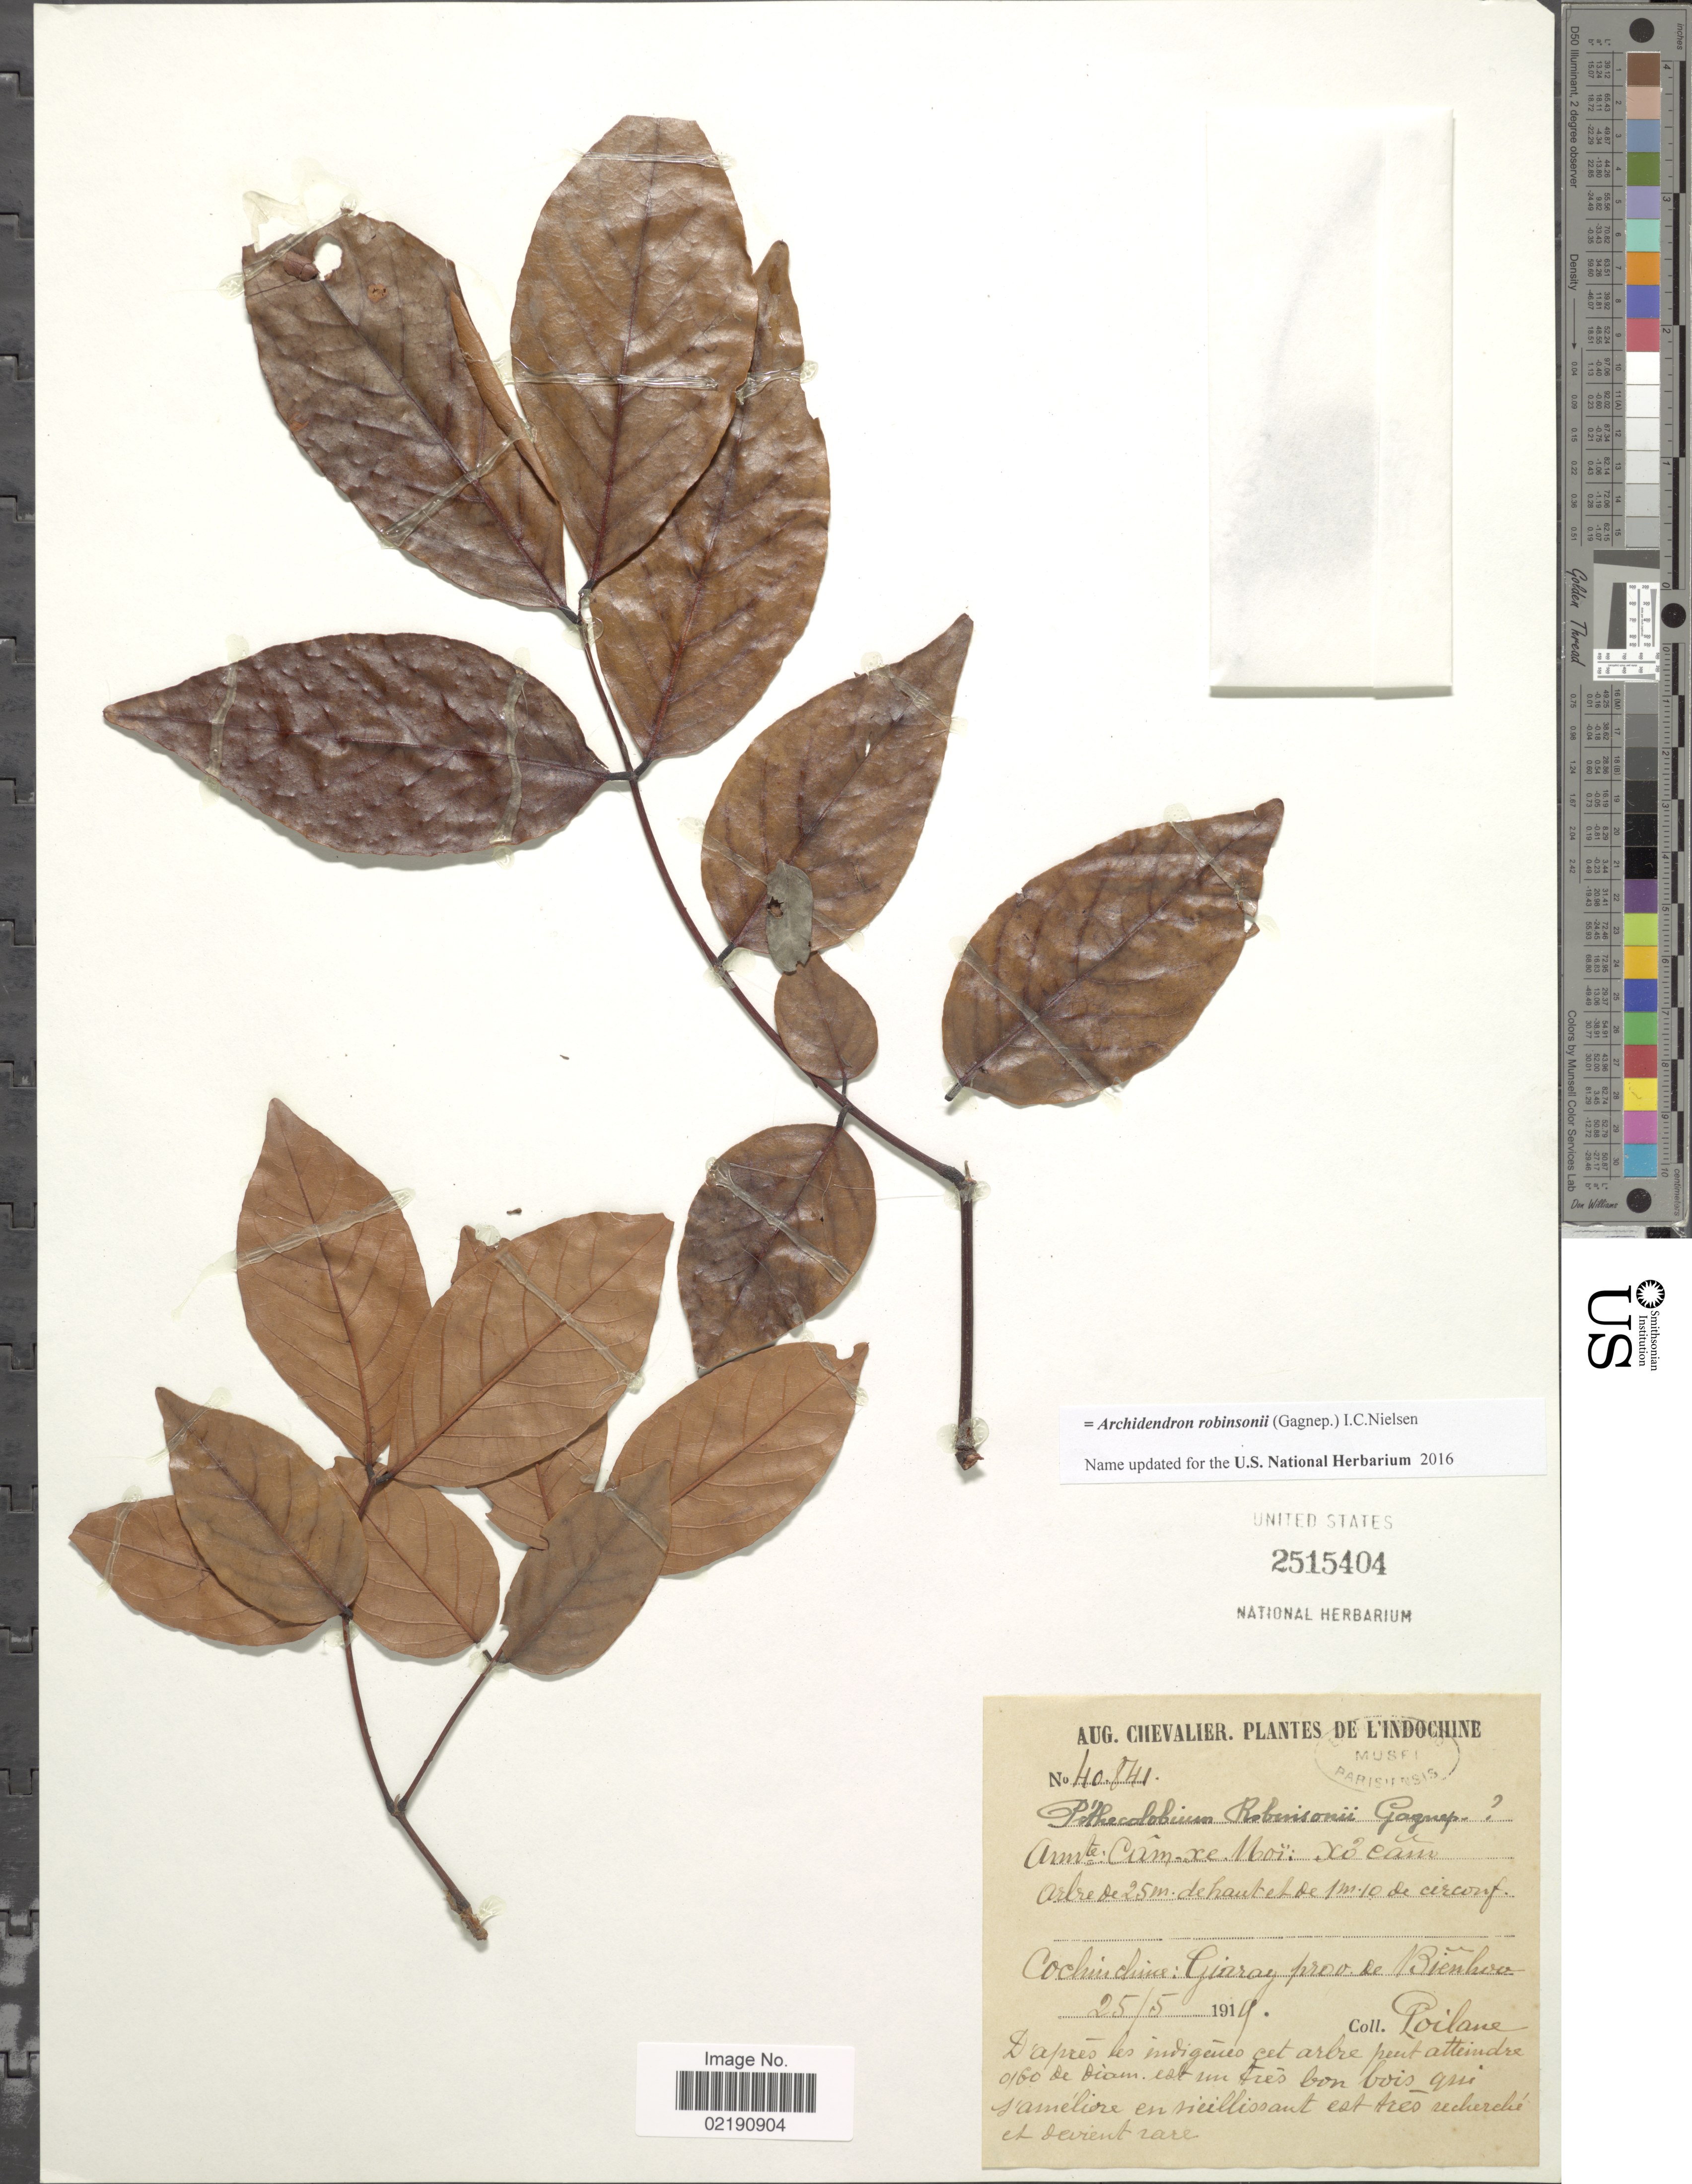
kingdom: Plantae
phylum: Tracheophyta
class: Magnoliopsida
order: Fabales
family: Fabaceae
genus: Archidendron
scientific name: Archidendron robinsonii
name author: (Gagnep.) I.C. Nielsen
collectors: -. Poilane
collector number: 40841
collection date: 1919-05-25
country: Vietnam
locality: L'Indochine, Cochuichine: Giaray prov. de Bienhoa [interpreted]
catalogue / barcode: US 2515404